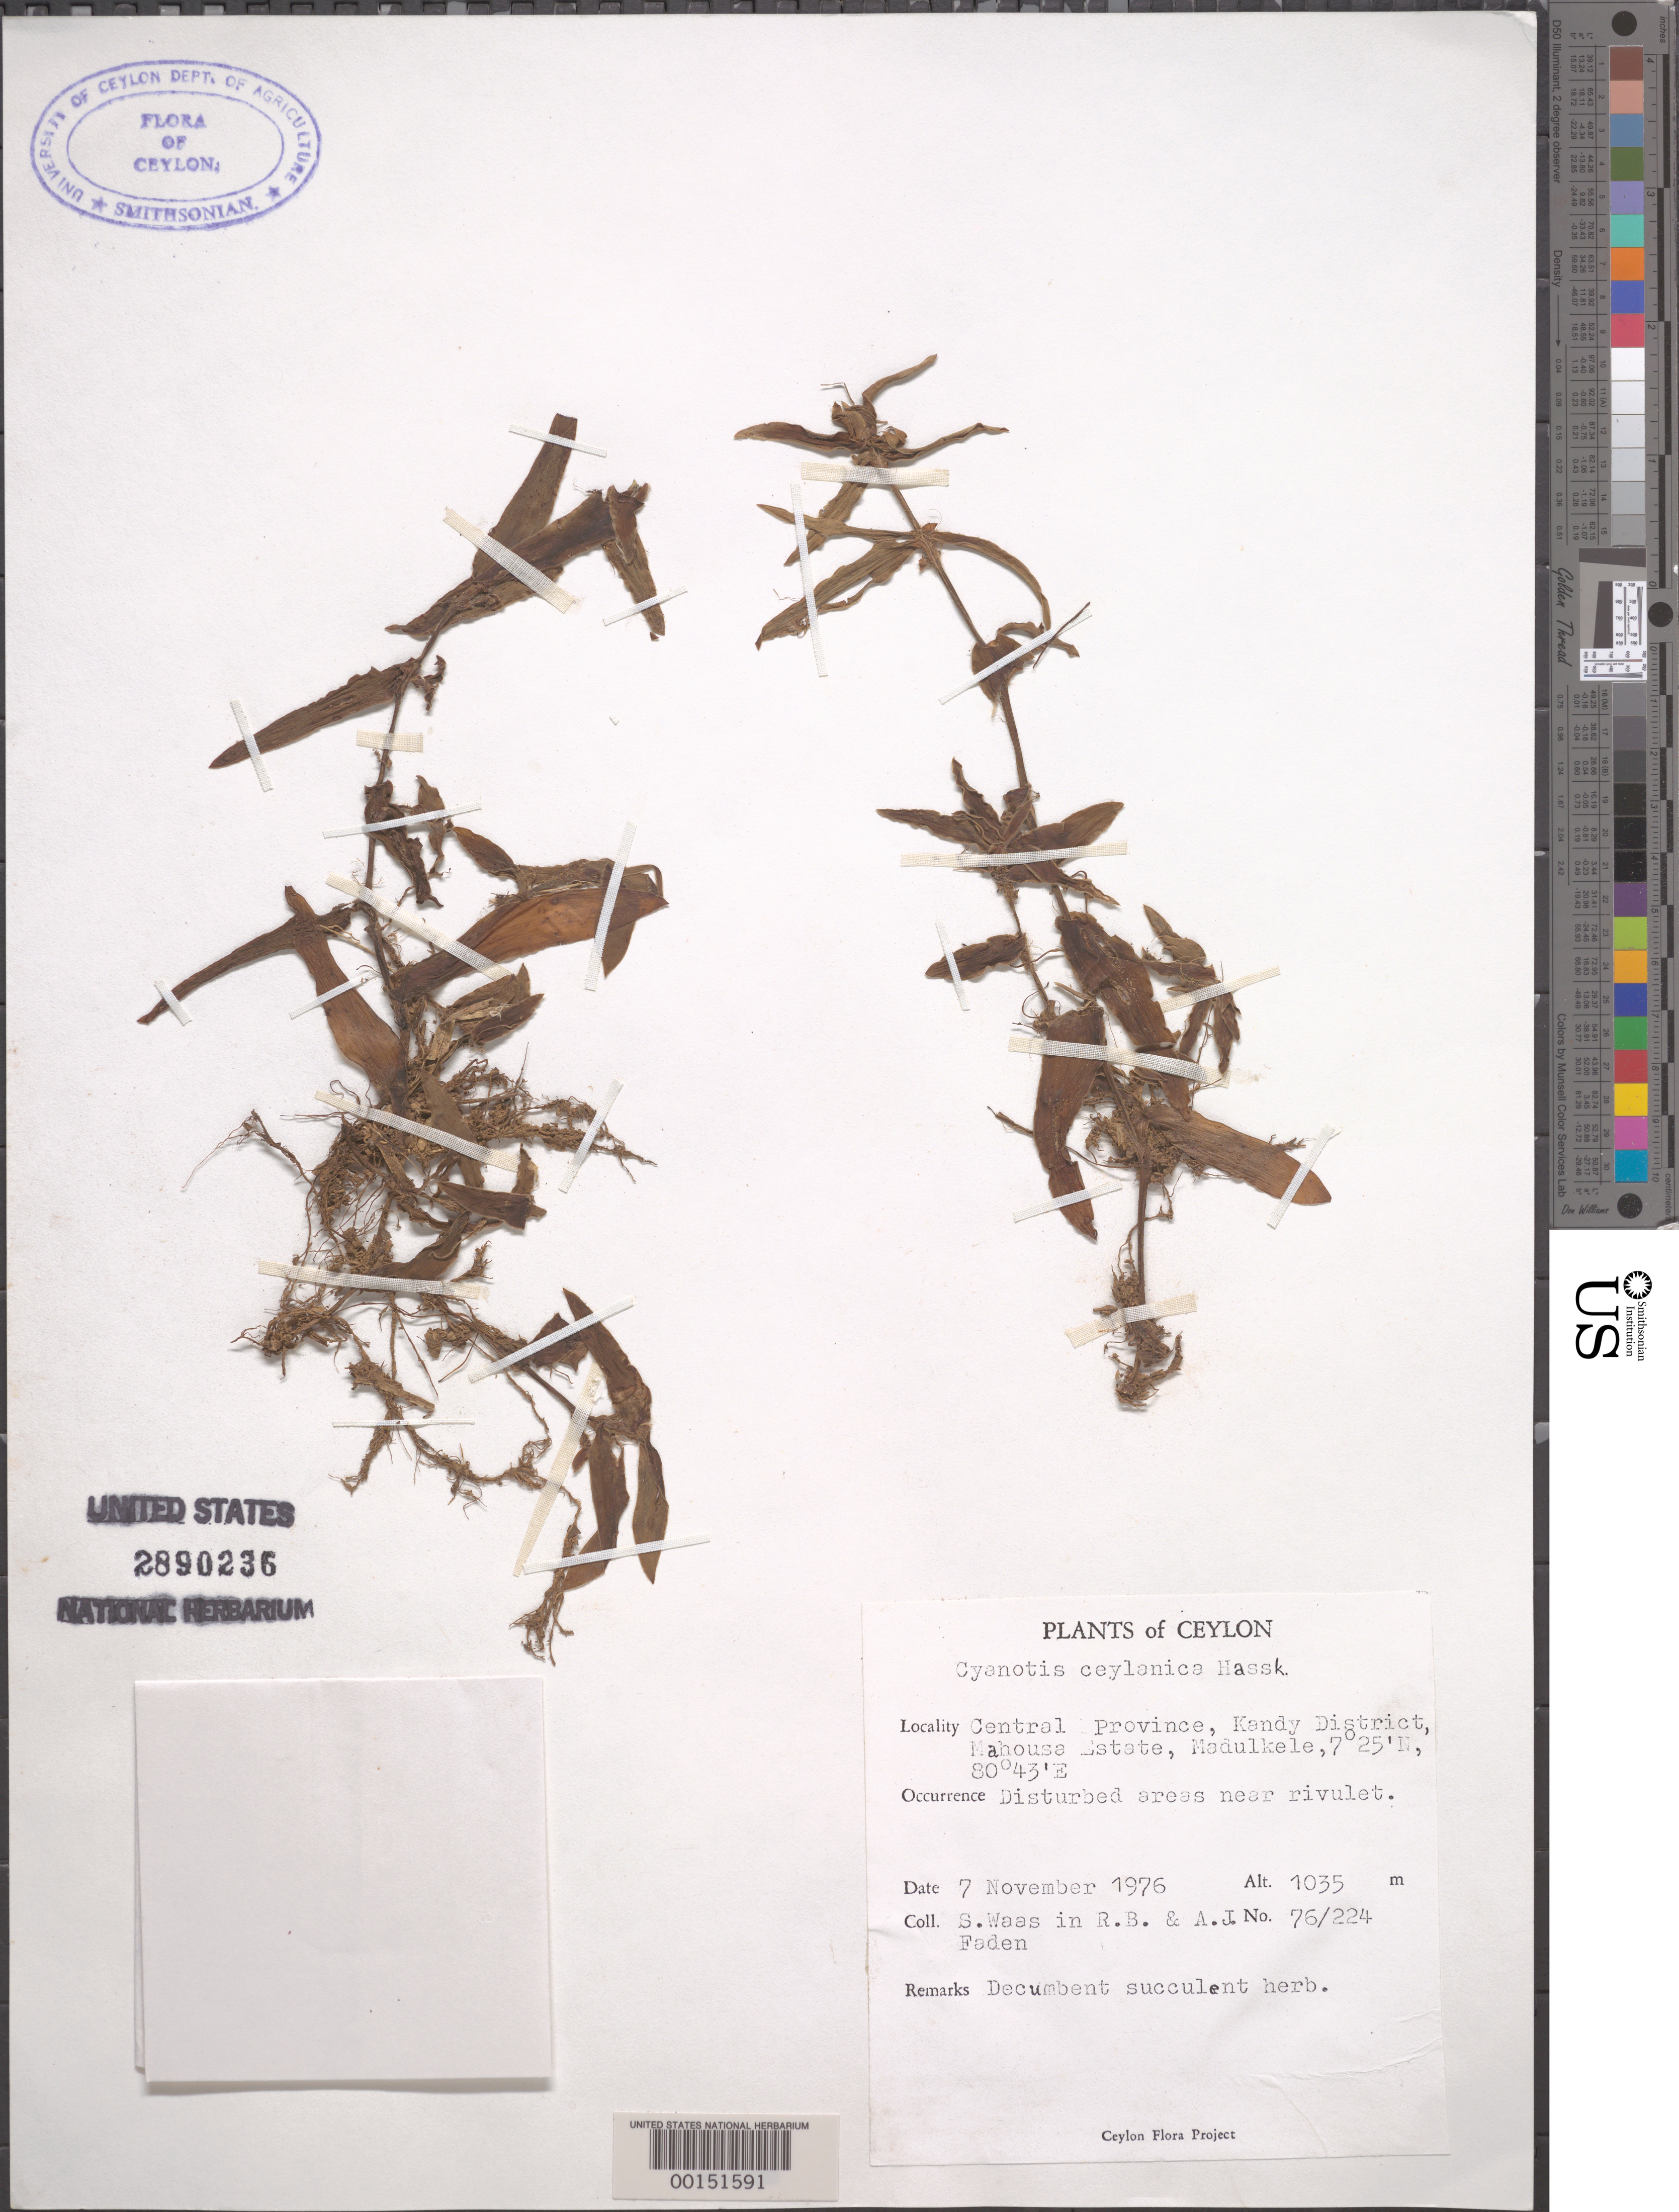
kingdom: Plantae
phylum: Tracheophyta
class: Liliopsida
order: Commelinales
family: Commelinaceae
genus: Cyanotis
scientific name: Cyanotis ceylanica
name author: Hassk.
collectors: S. Waas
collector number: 76/227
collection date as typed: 07 Nov 1976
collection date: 1976-11-07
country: Sri Lanka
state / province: Central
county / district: Kandy Dist.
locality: Madulkele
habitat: Disturbed area near rivulet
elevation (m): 1035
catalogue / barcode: US 2890236